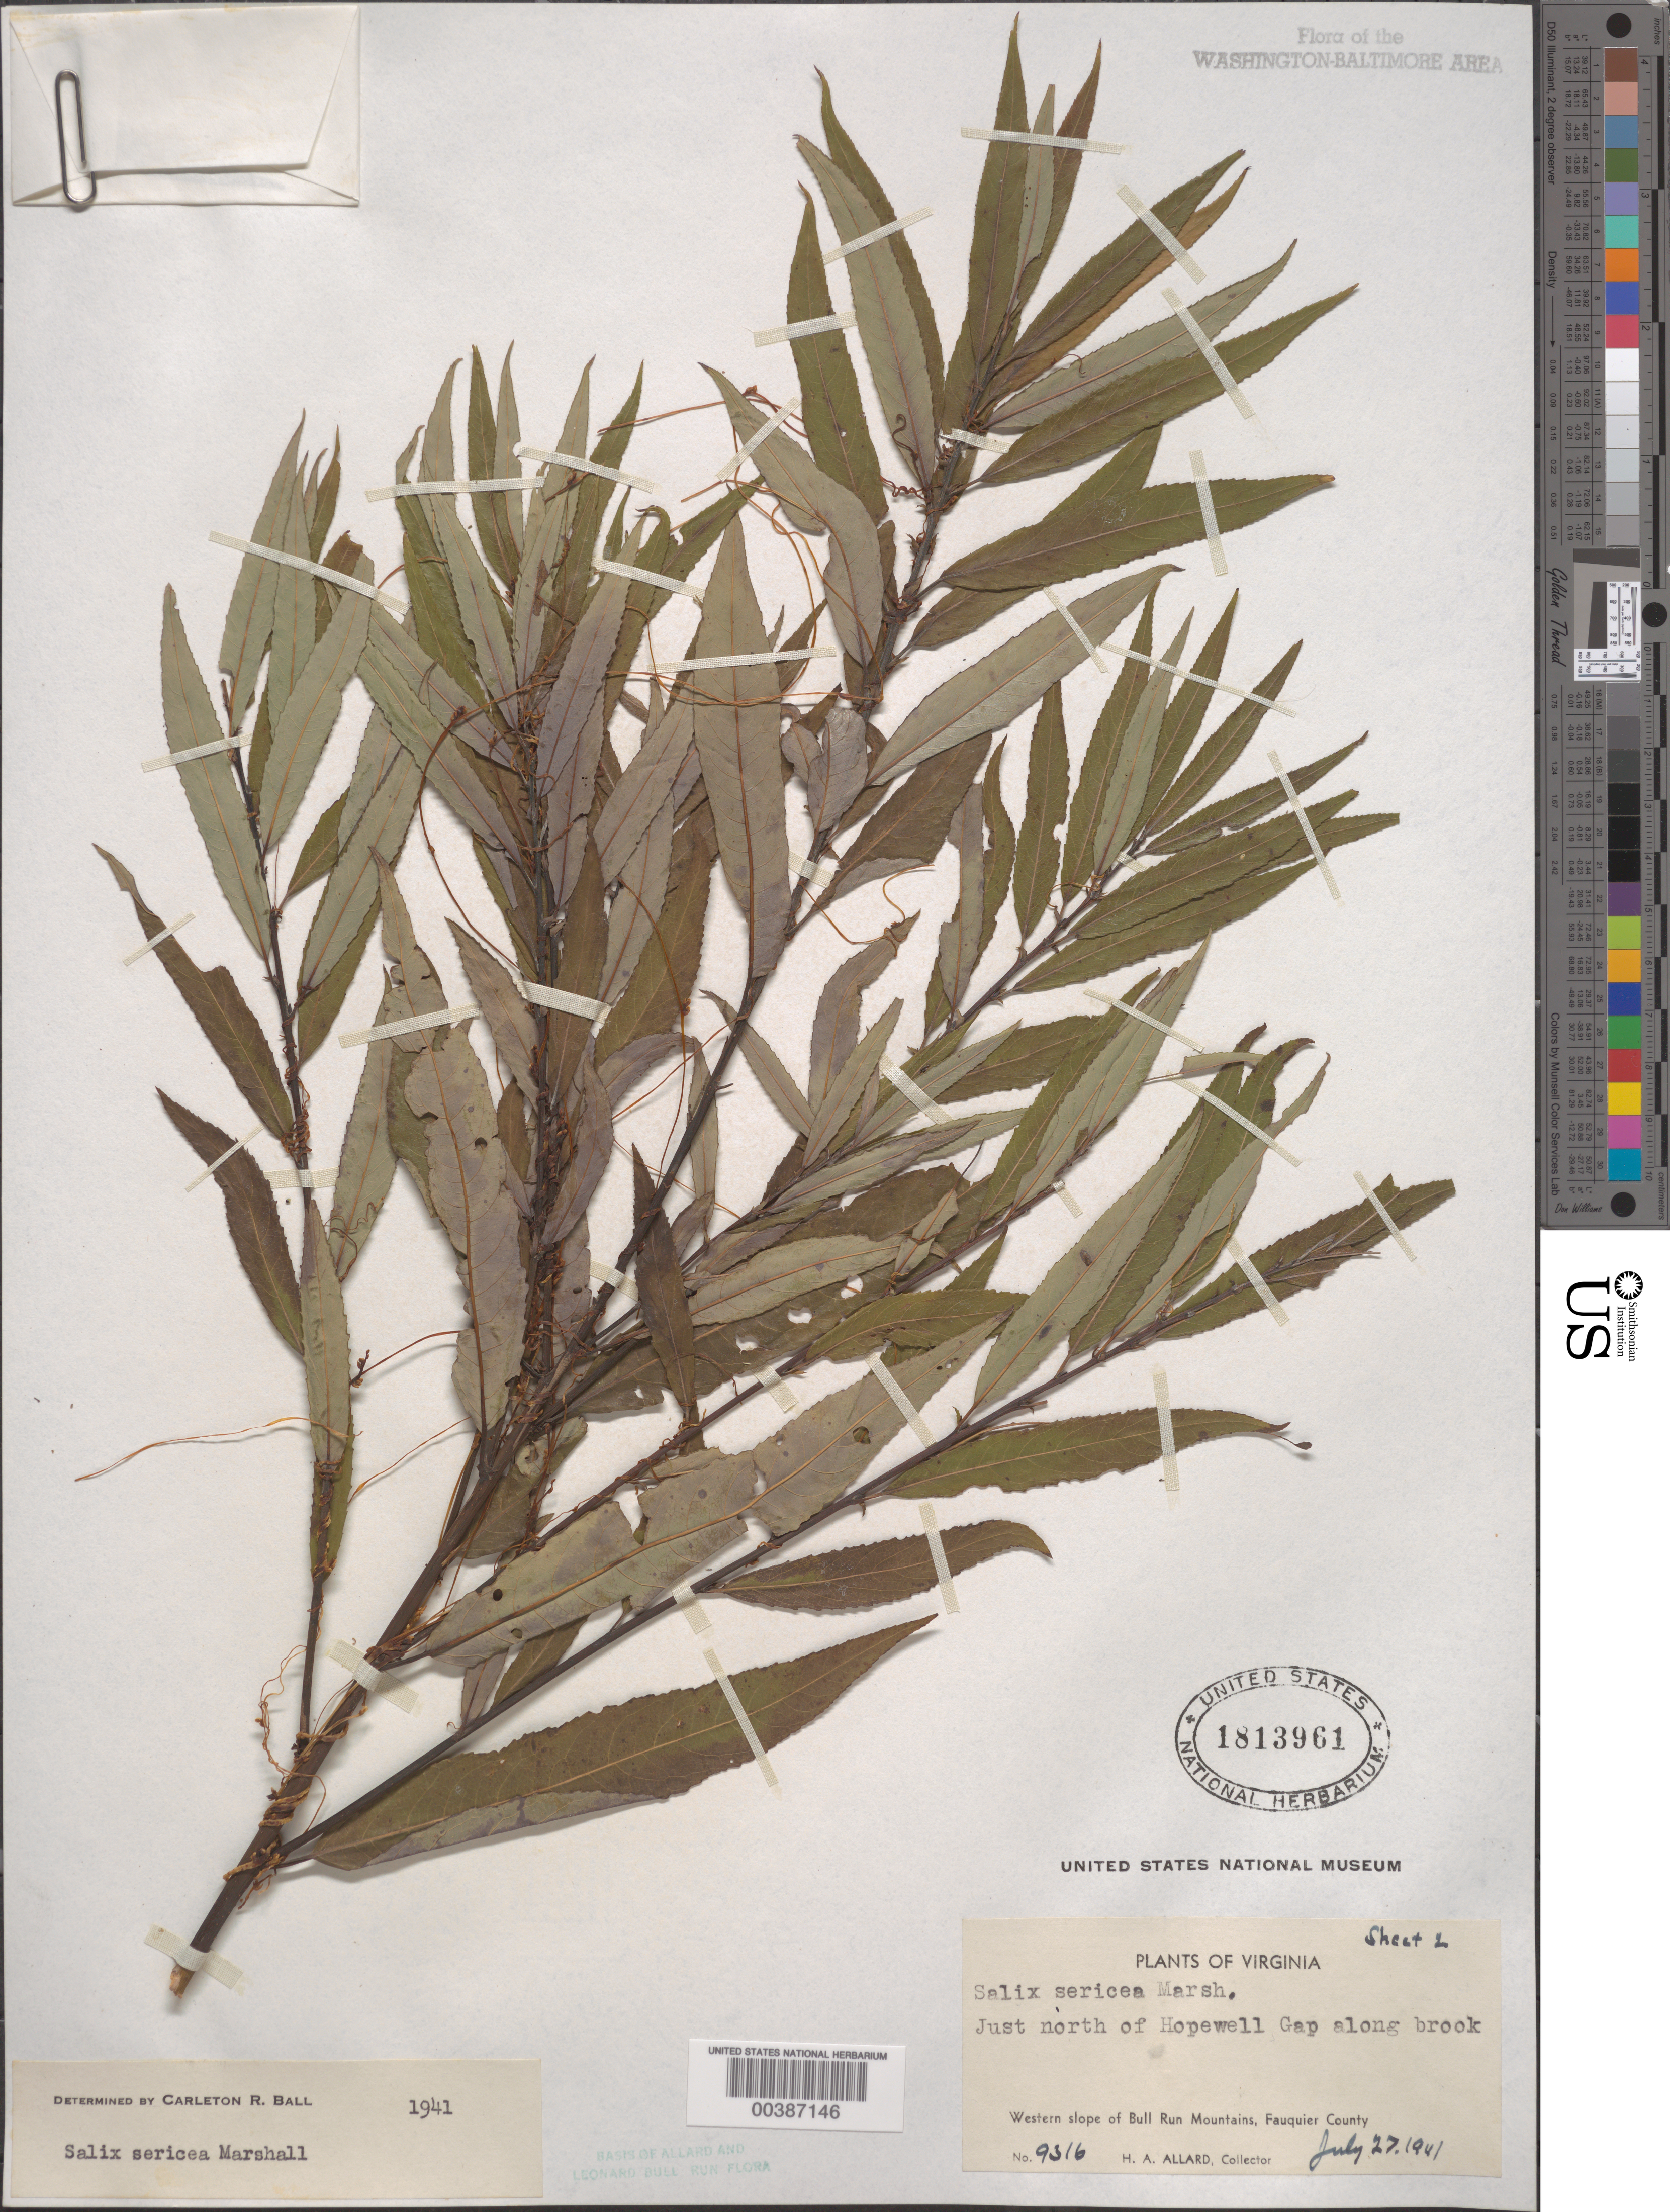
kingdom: Plantae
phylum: Tracheophyta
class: Magnoliopsida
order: Malpighiales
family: Salicaceae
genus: Salix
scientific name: Salix sericea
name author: Marshall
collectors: H. A. Allard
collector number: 9316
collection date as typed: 27 Jul 1941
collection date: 1941-07-27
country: United States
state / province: Virginia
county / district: Fauquier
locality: North of Hopewell Gap, along Brook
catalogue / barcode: US 1813961